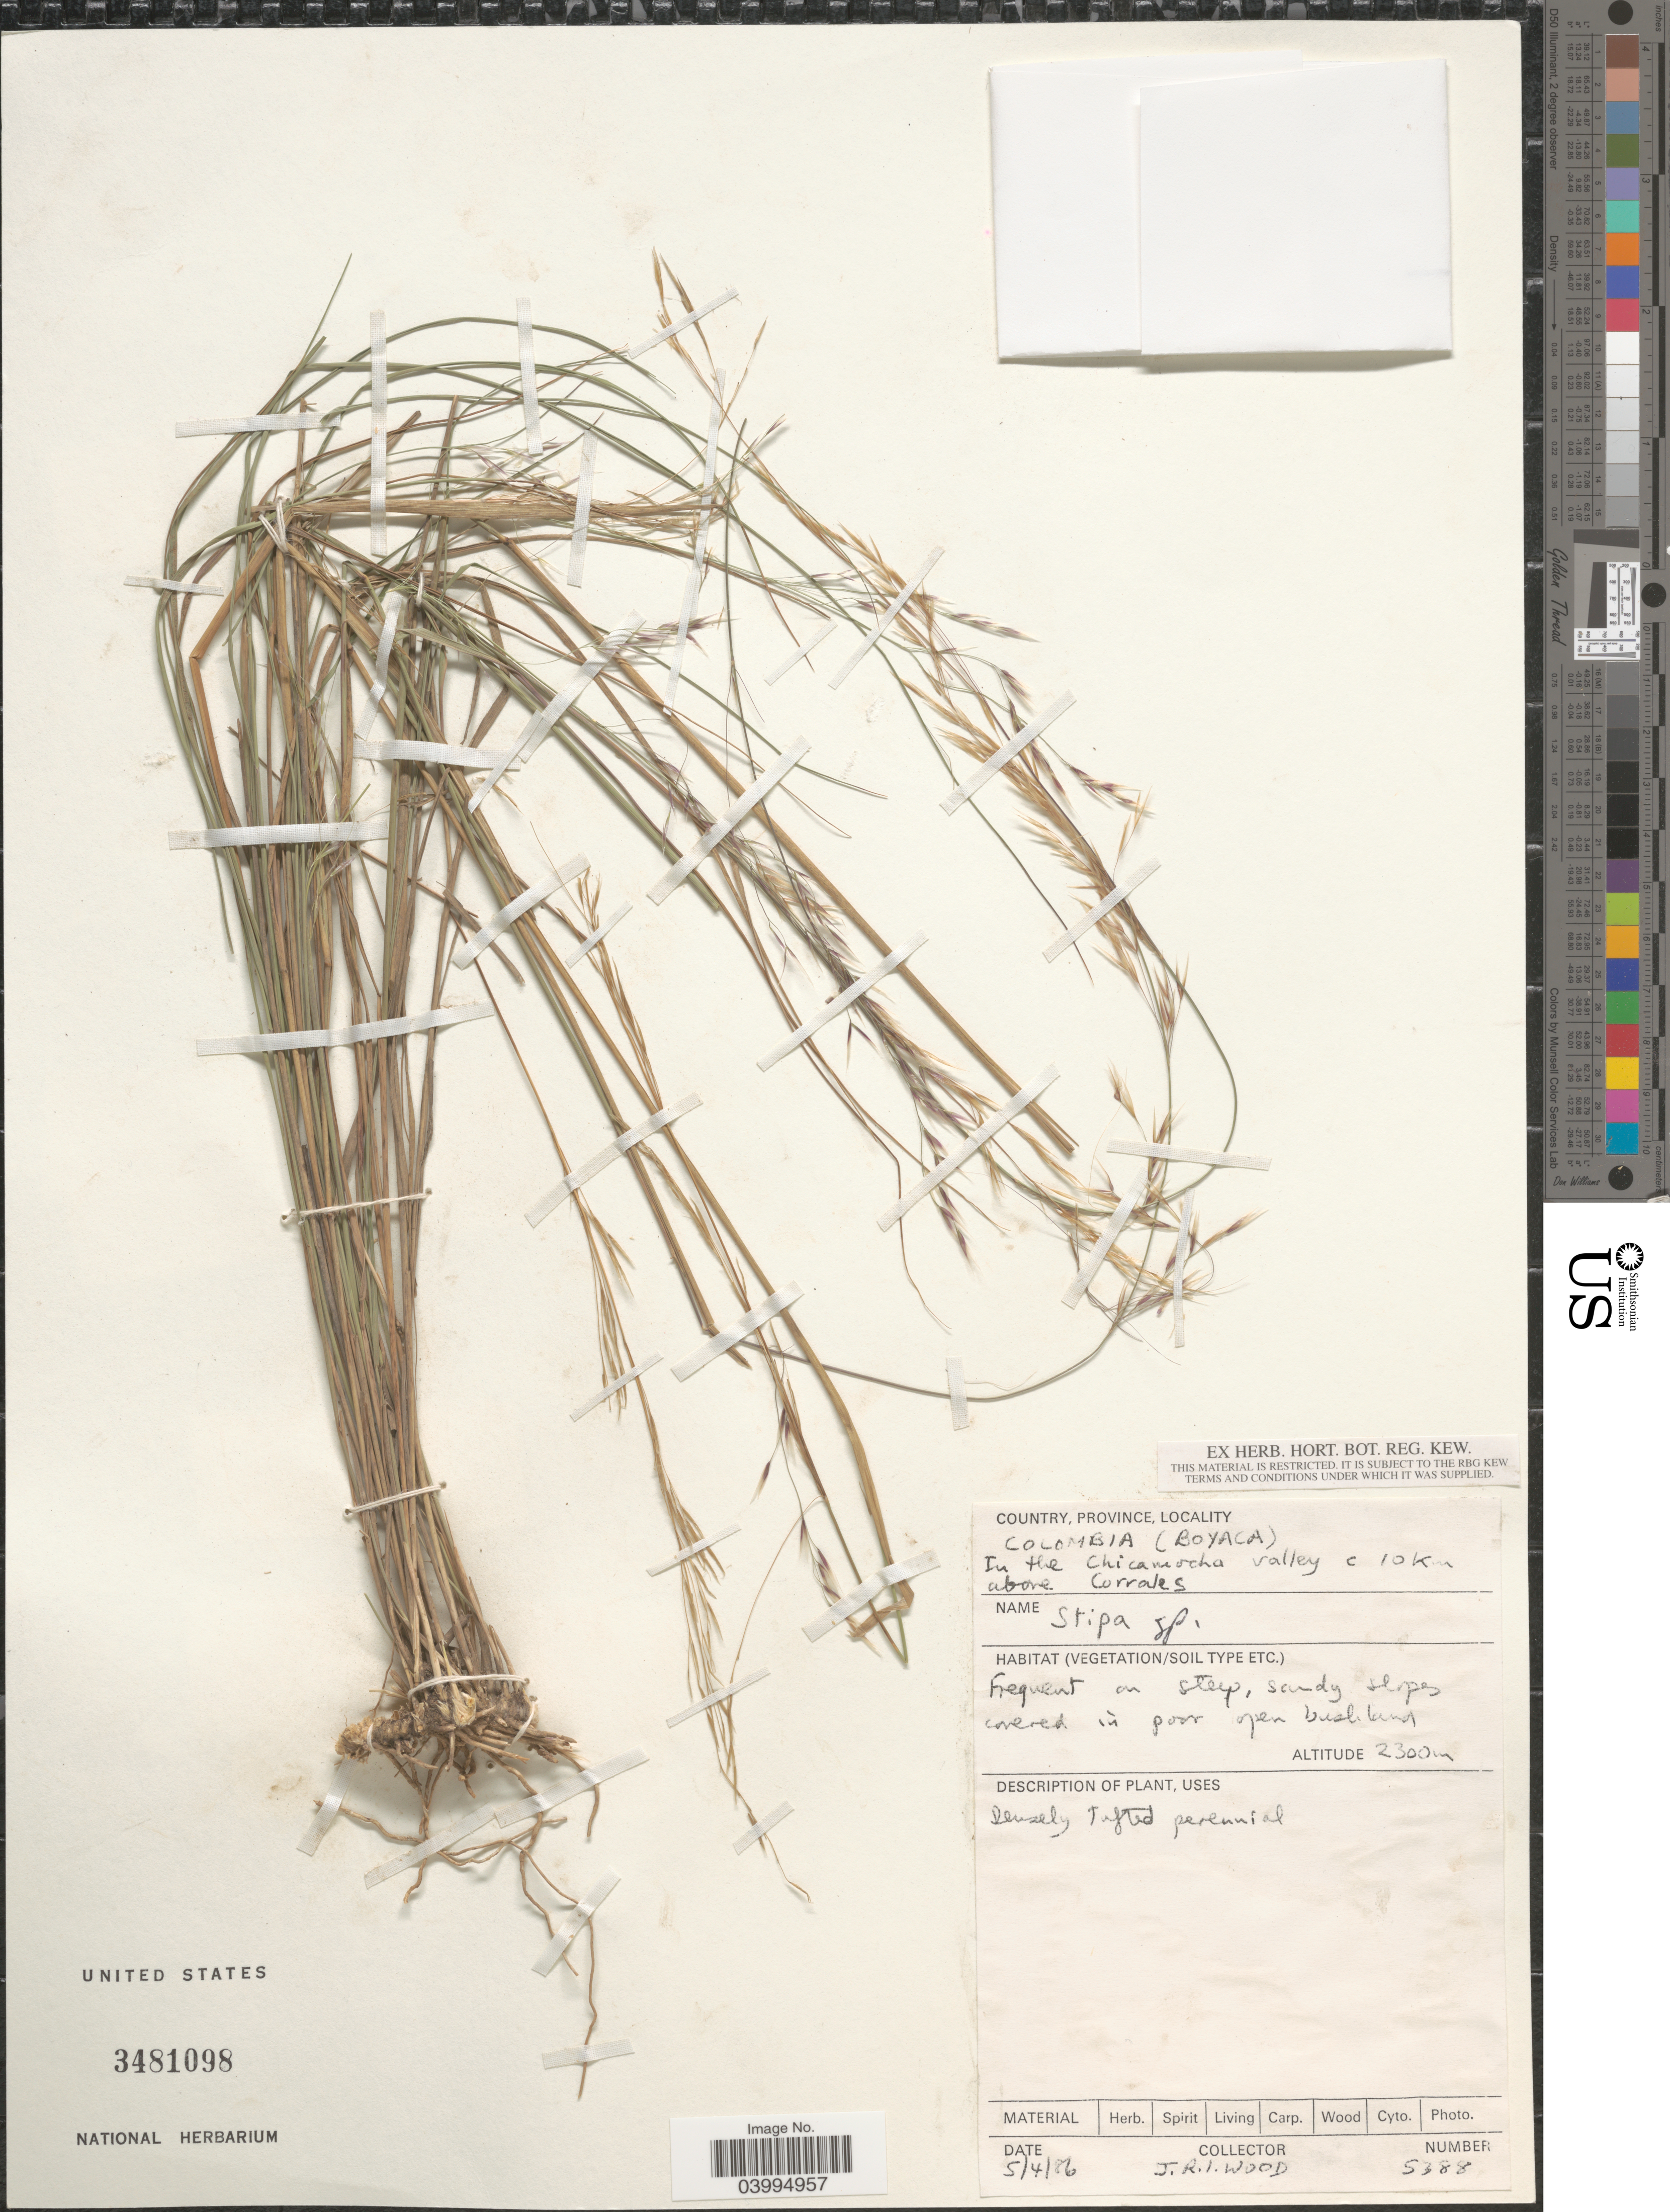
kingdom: Plantae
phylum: Tracheophyta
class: Liliopsida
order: Poales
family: Poaceae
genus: Stipa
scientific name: Stipa sp.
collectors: J. R. I. Wood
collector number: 5388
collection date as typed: Transcribed d/m/y: 5/4/86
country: Colombia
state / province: Boyacá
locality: In the Chicamocha valley c 10 Km above Corrales.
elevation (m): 2300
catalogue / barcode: US 3481098